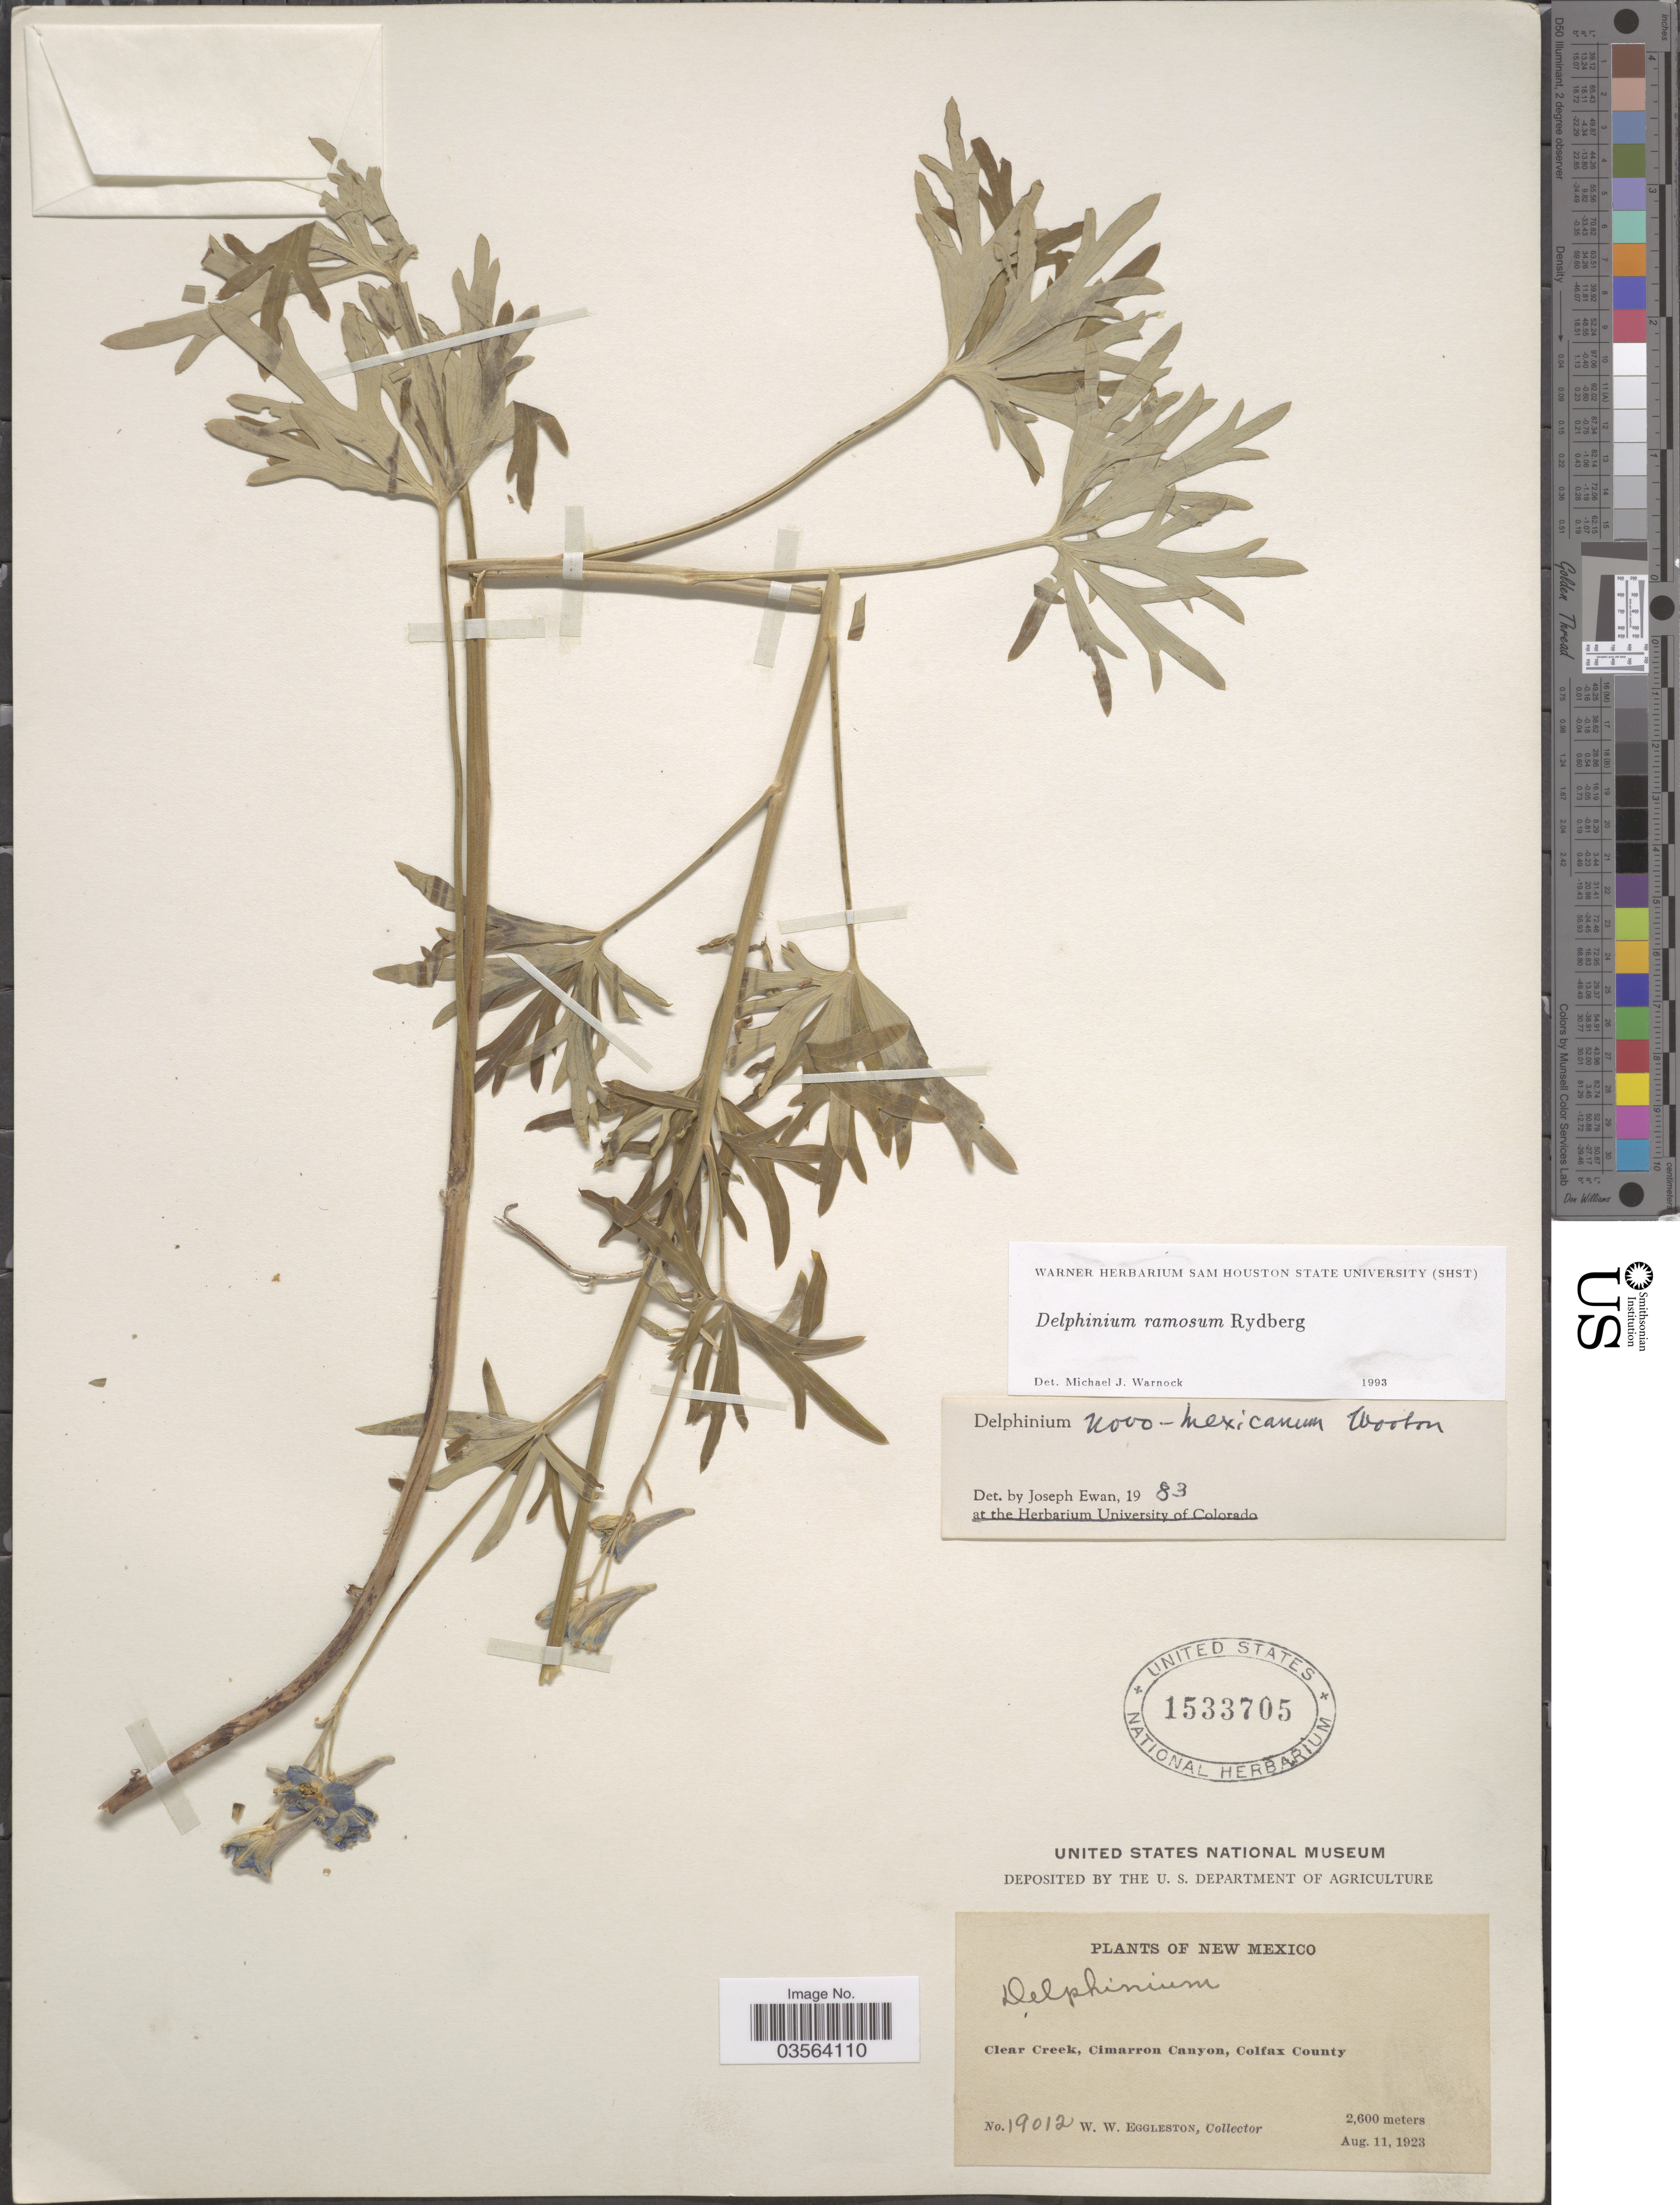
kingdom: Plantae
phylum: Tracheophyta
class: Magnoliopsida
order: Ranunculales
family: Ranunculaceae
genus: Delphinium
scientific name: Delphinium ramosum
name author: Rydb.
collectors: W. W. Eggleston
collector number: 19012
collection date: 1923-08-11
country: United States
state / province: New Mexico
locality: Clear Creek, Cimarron Canyon, Colfax County.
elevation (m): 2600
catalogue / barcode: US 1533705